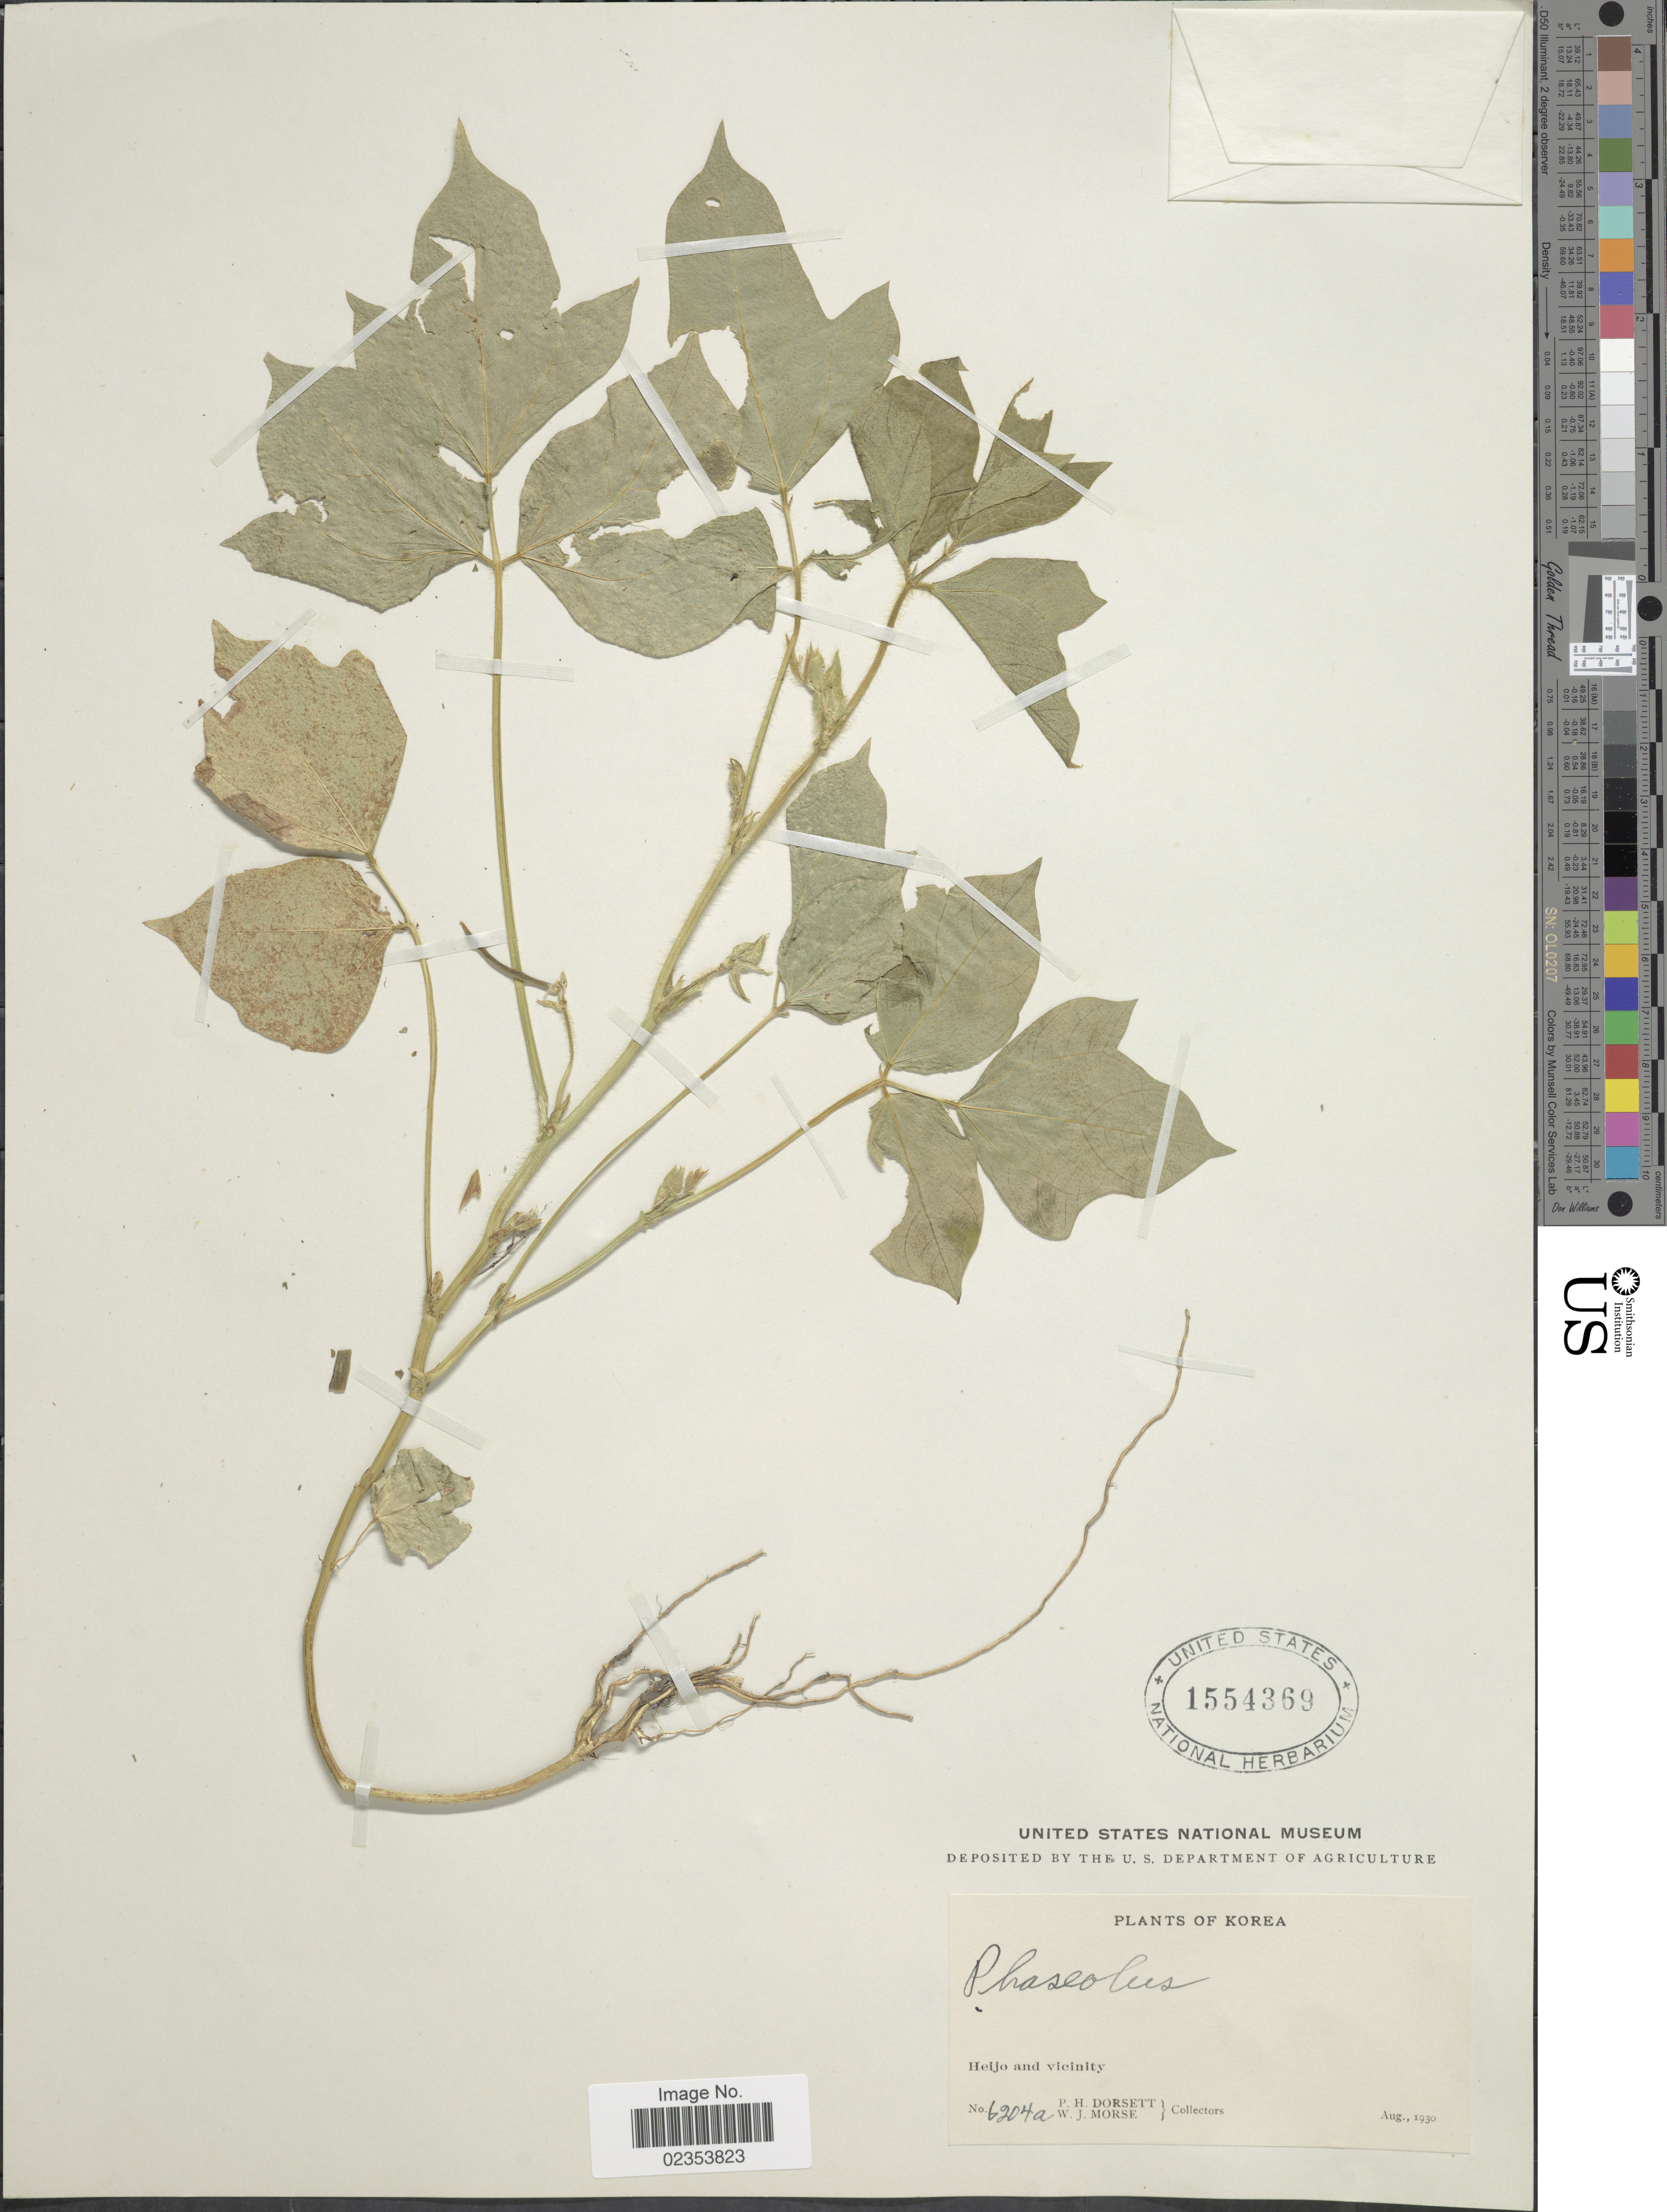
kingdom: Plantae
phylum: Tracheophyta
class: Magnoliopsida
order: Fabales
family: Fabaceae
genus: Vigna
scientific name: Vigna angularis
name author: (Willd.) Ohwi & H. Ohashi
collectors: P. H. Dorsett & W. J. Morse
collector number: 6204a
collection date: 1930-08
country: North Korea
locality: Heijo and vicinity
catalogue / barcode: US 1554369